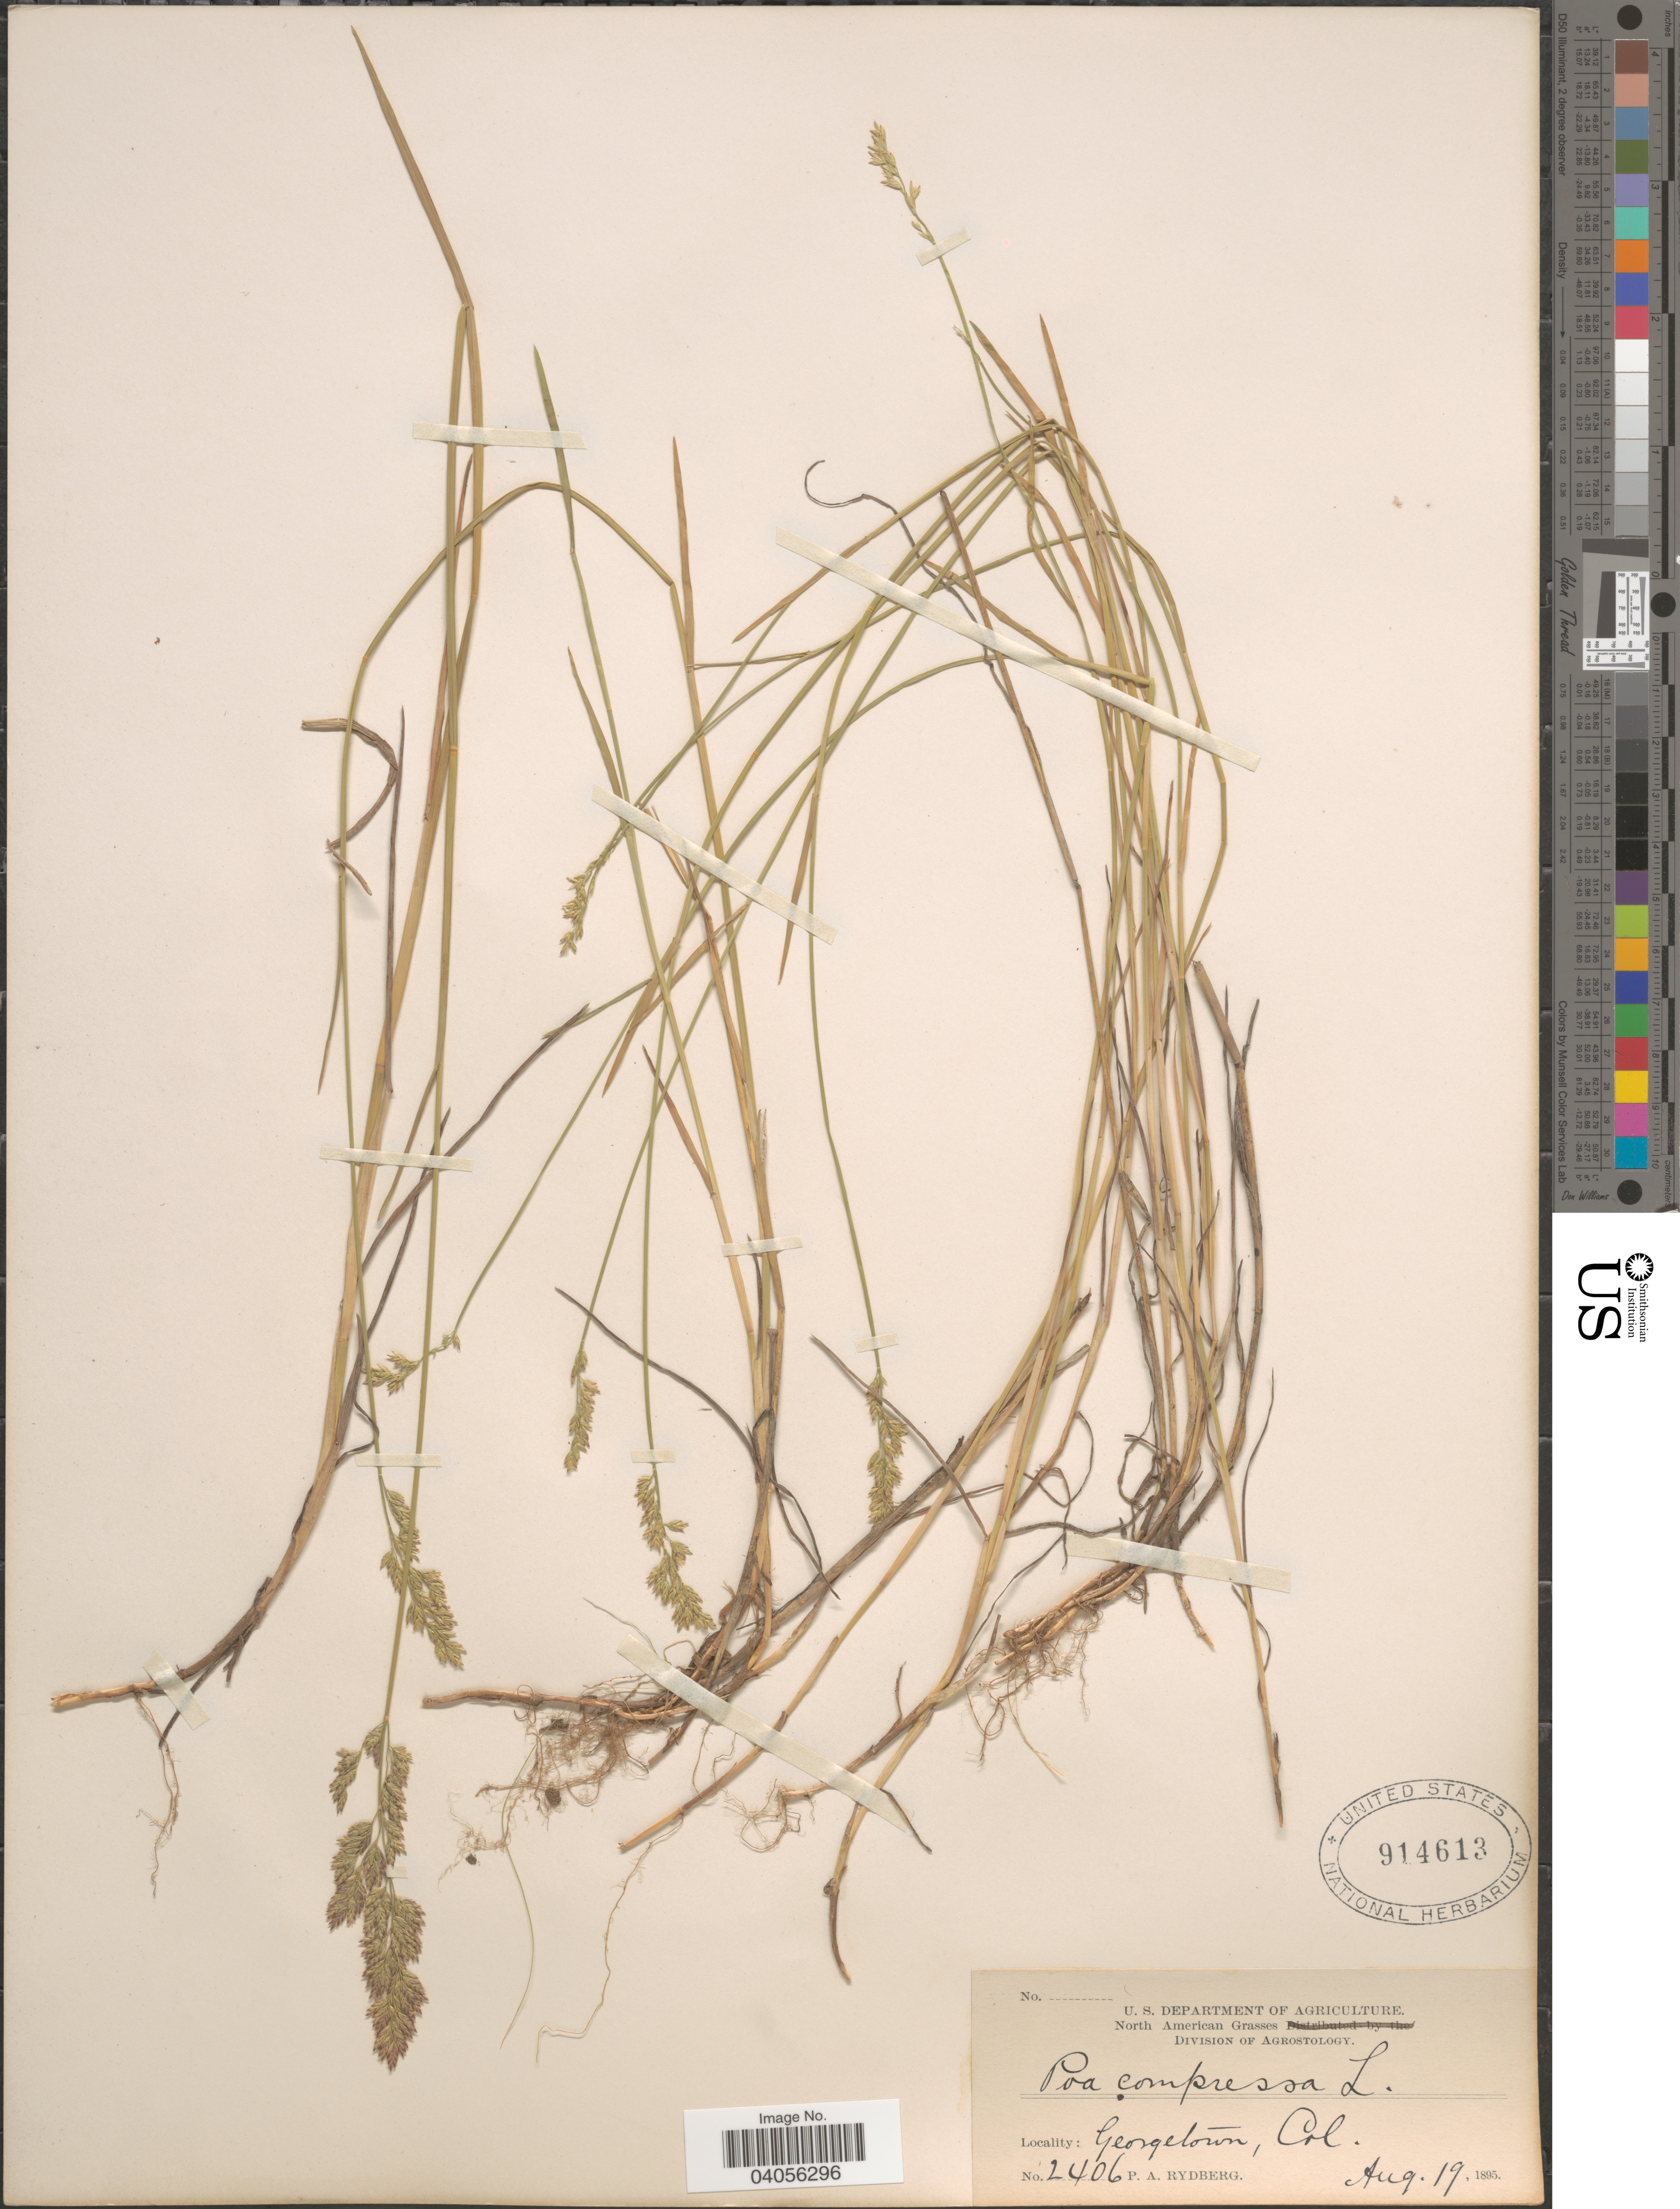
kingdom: Plantae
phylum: Tracheophyta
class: Liliopsida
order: Poales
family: Poaceae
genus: Poa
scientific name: Poa compressa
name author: L.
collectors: P. A. Rydberg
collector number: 2406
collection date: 1895-08-19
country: United States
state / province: Colorado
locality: Georgetown.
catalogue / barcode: US 914613